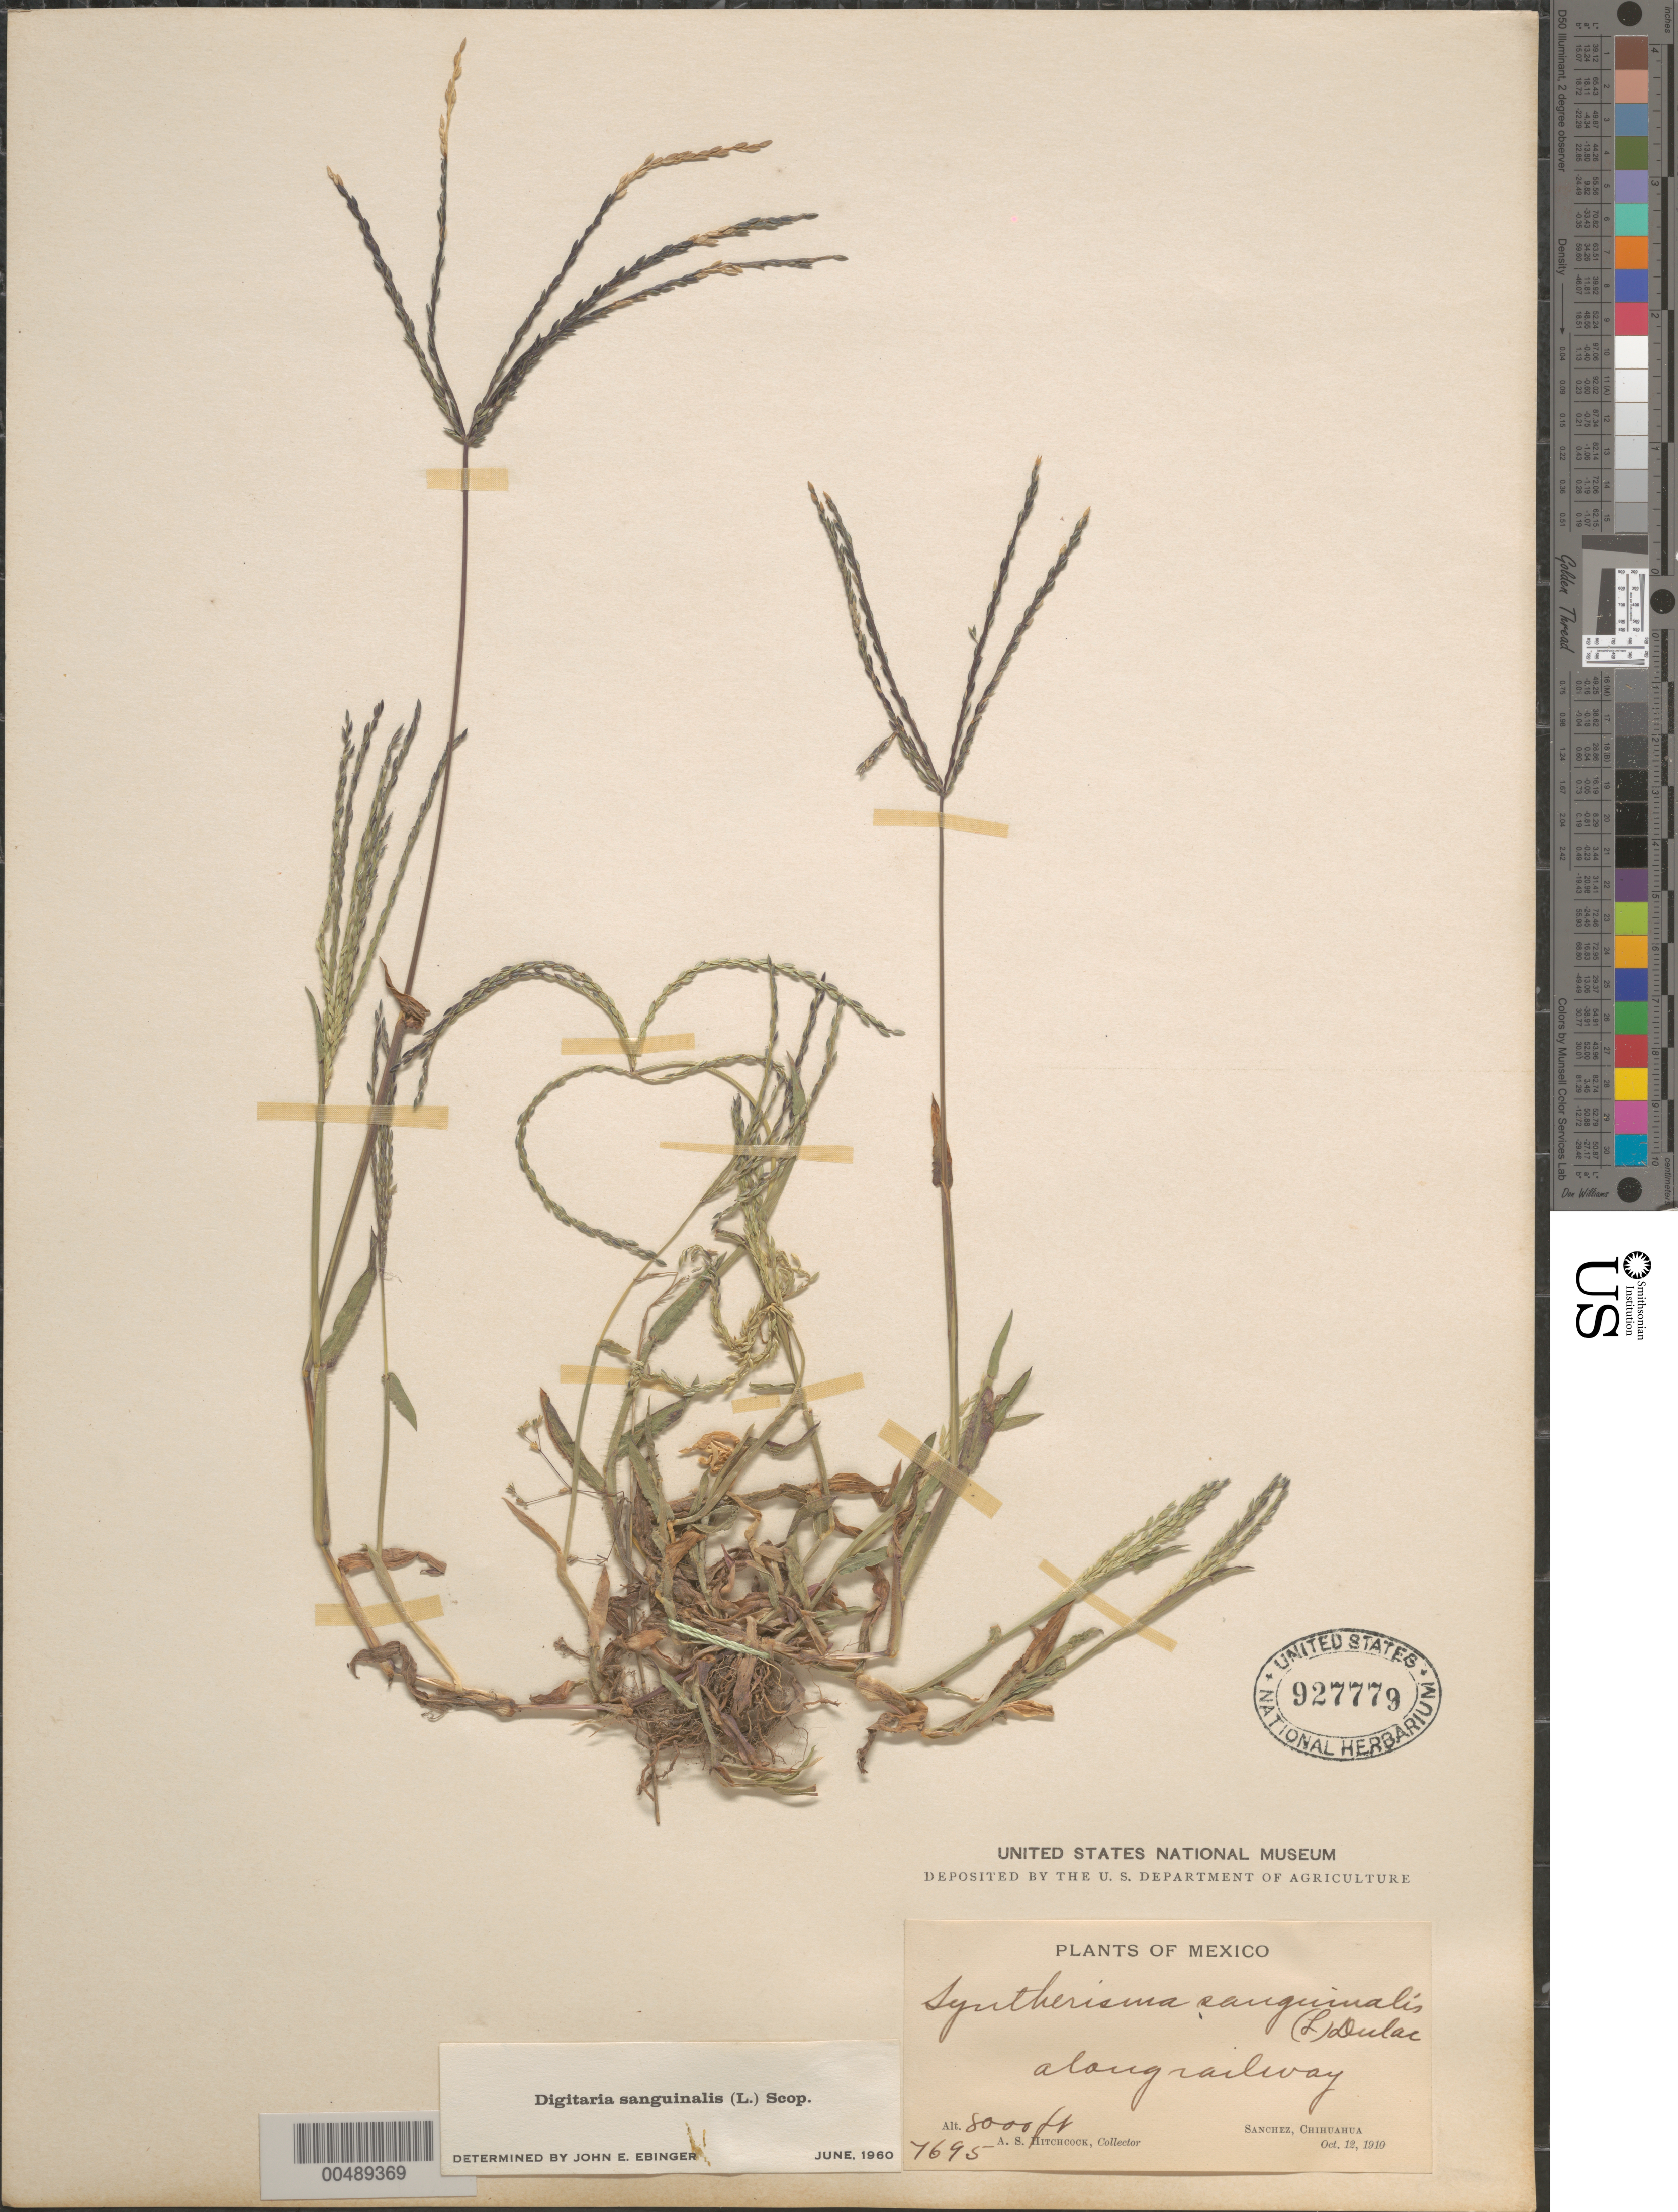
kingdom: Plantae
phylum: Tracheophyta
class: Liliopsida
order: Poales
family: Poaceae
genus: Digitaria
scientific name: Digitaria sanguinalis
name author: (L.) Scop.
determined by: Ebinger, John E.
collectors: A. S. Hitchcock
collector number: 7695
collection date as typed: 12 Oct 1910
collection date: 1910-10-12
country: Mexico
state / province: Chihuahua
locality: Sanchez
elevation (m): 2438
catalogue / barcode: US 927779